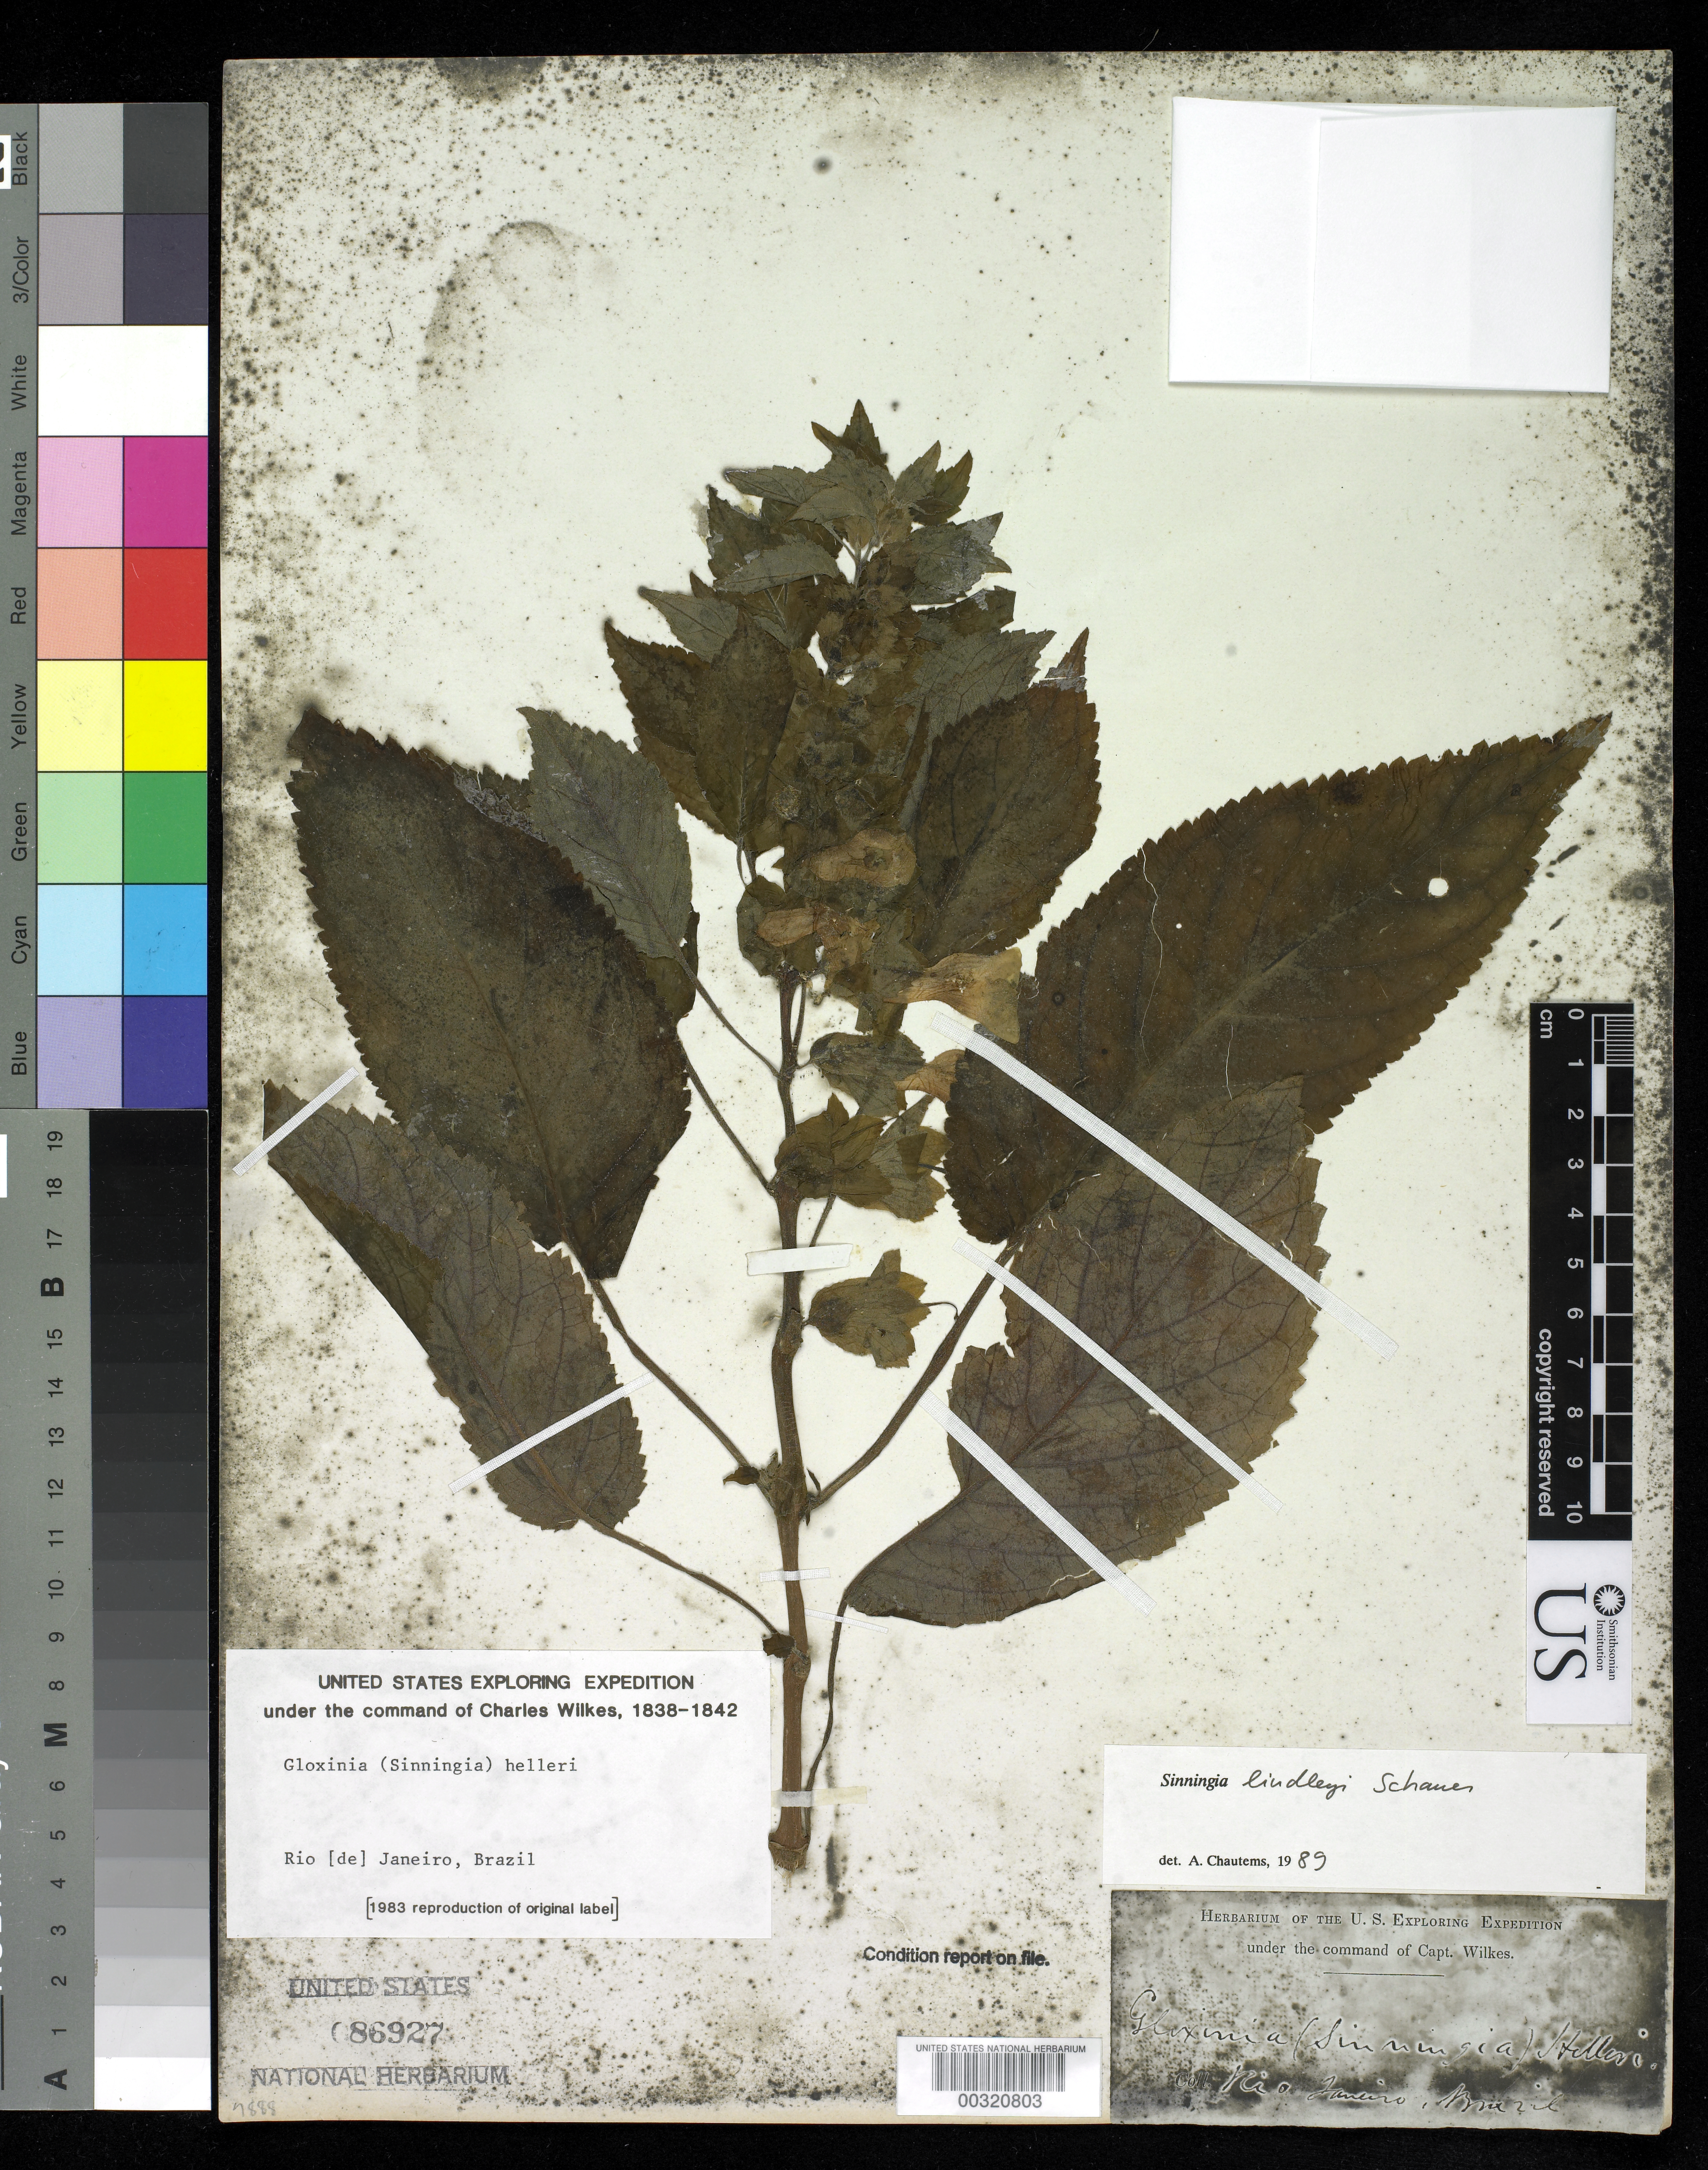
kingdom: Plantae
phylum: Tracheophyta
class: Magnoliopsida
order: Lamiales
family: Gesneriaceae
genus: Sinningia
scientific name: Sinningia lindleyi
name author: Schauer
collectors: Wilkes Explor. Exped.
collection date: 1838/1842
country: Brazil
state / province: Rio de Janeiro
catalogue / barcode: US 86927